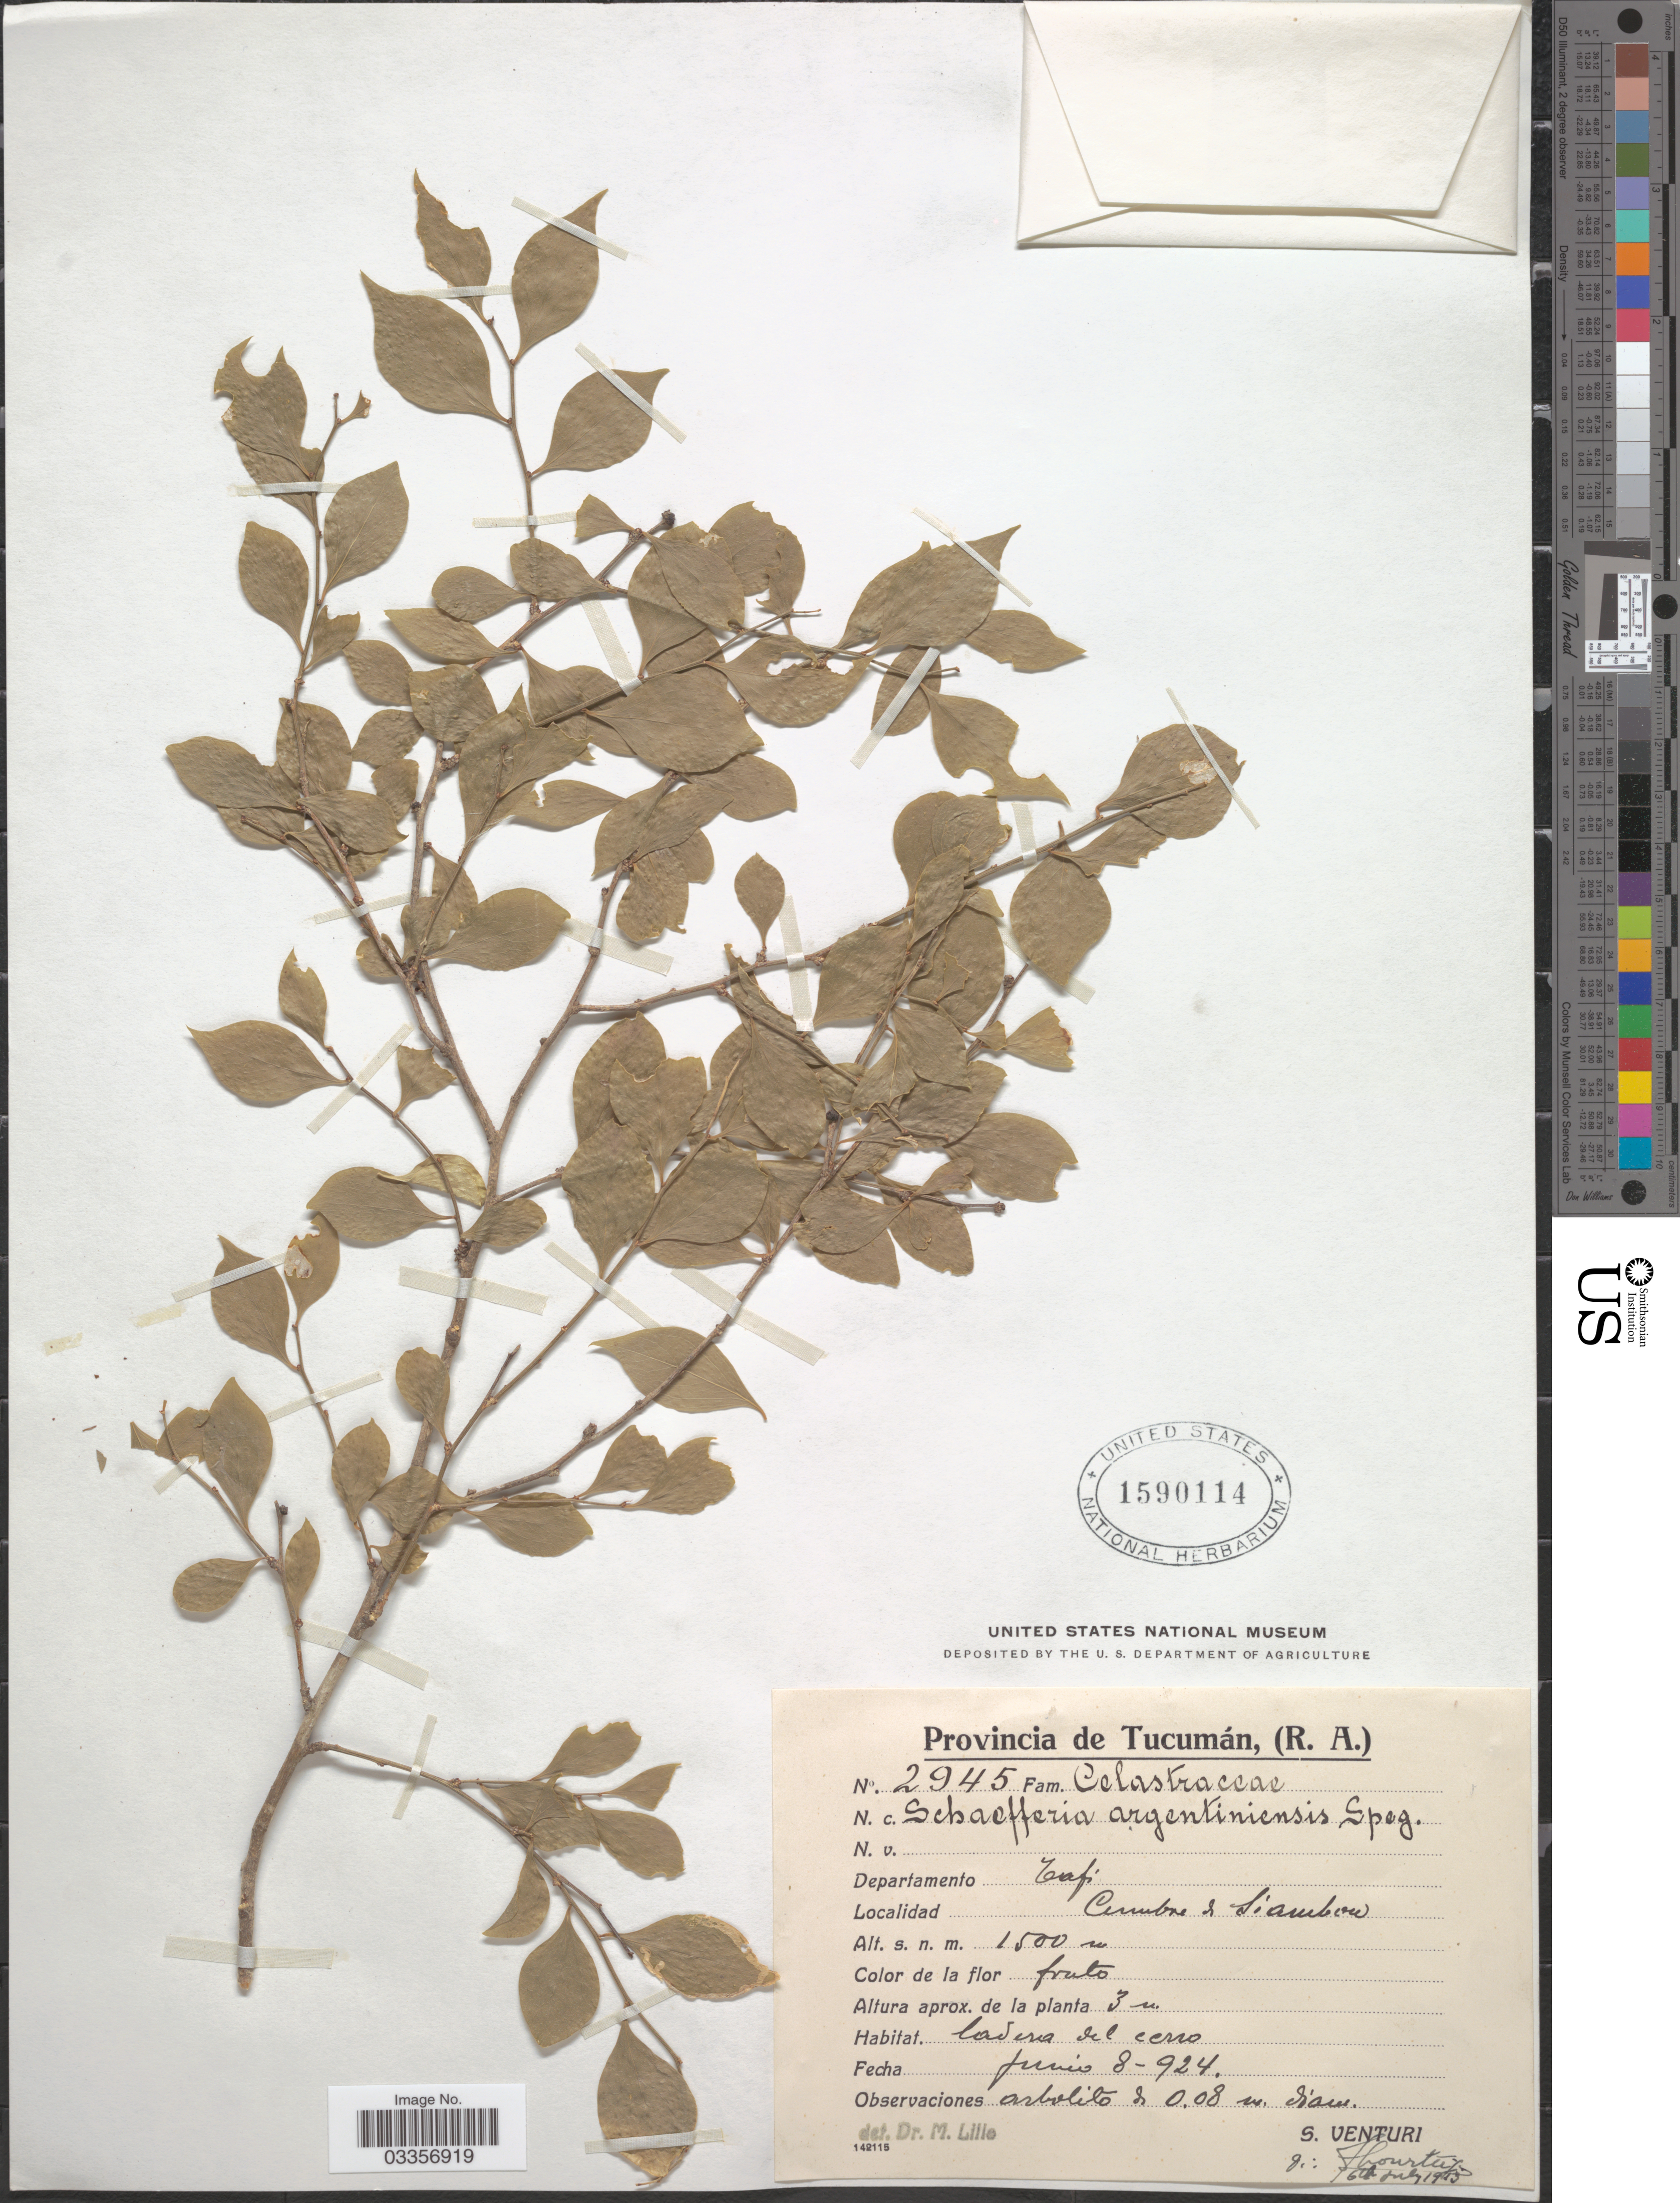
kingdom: Plantae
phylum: Tracheophyta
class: Magnoliopsida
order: Celastrales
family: Celastraceae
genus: Schaefferia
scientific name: Schaefferia argentinensis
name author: Speg.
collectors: S. Venturi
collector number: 2945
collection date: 1924-06-08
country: Argentina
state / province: Tucuman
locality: Departamento Tafi. Cumbre de Siambon.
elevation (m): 1500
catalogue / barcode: US 1590114